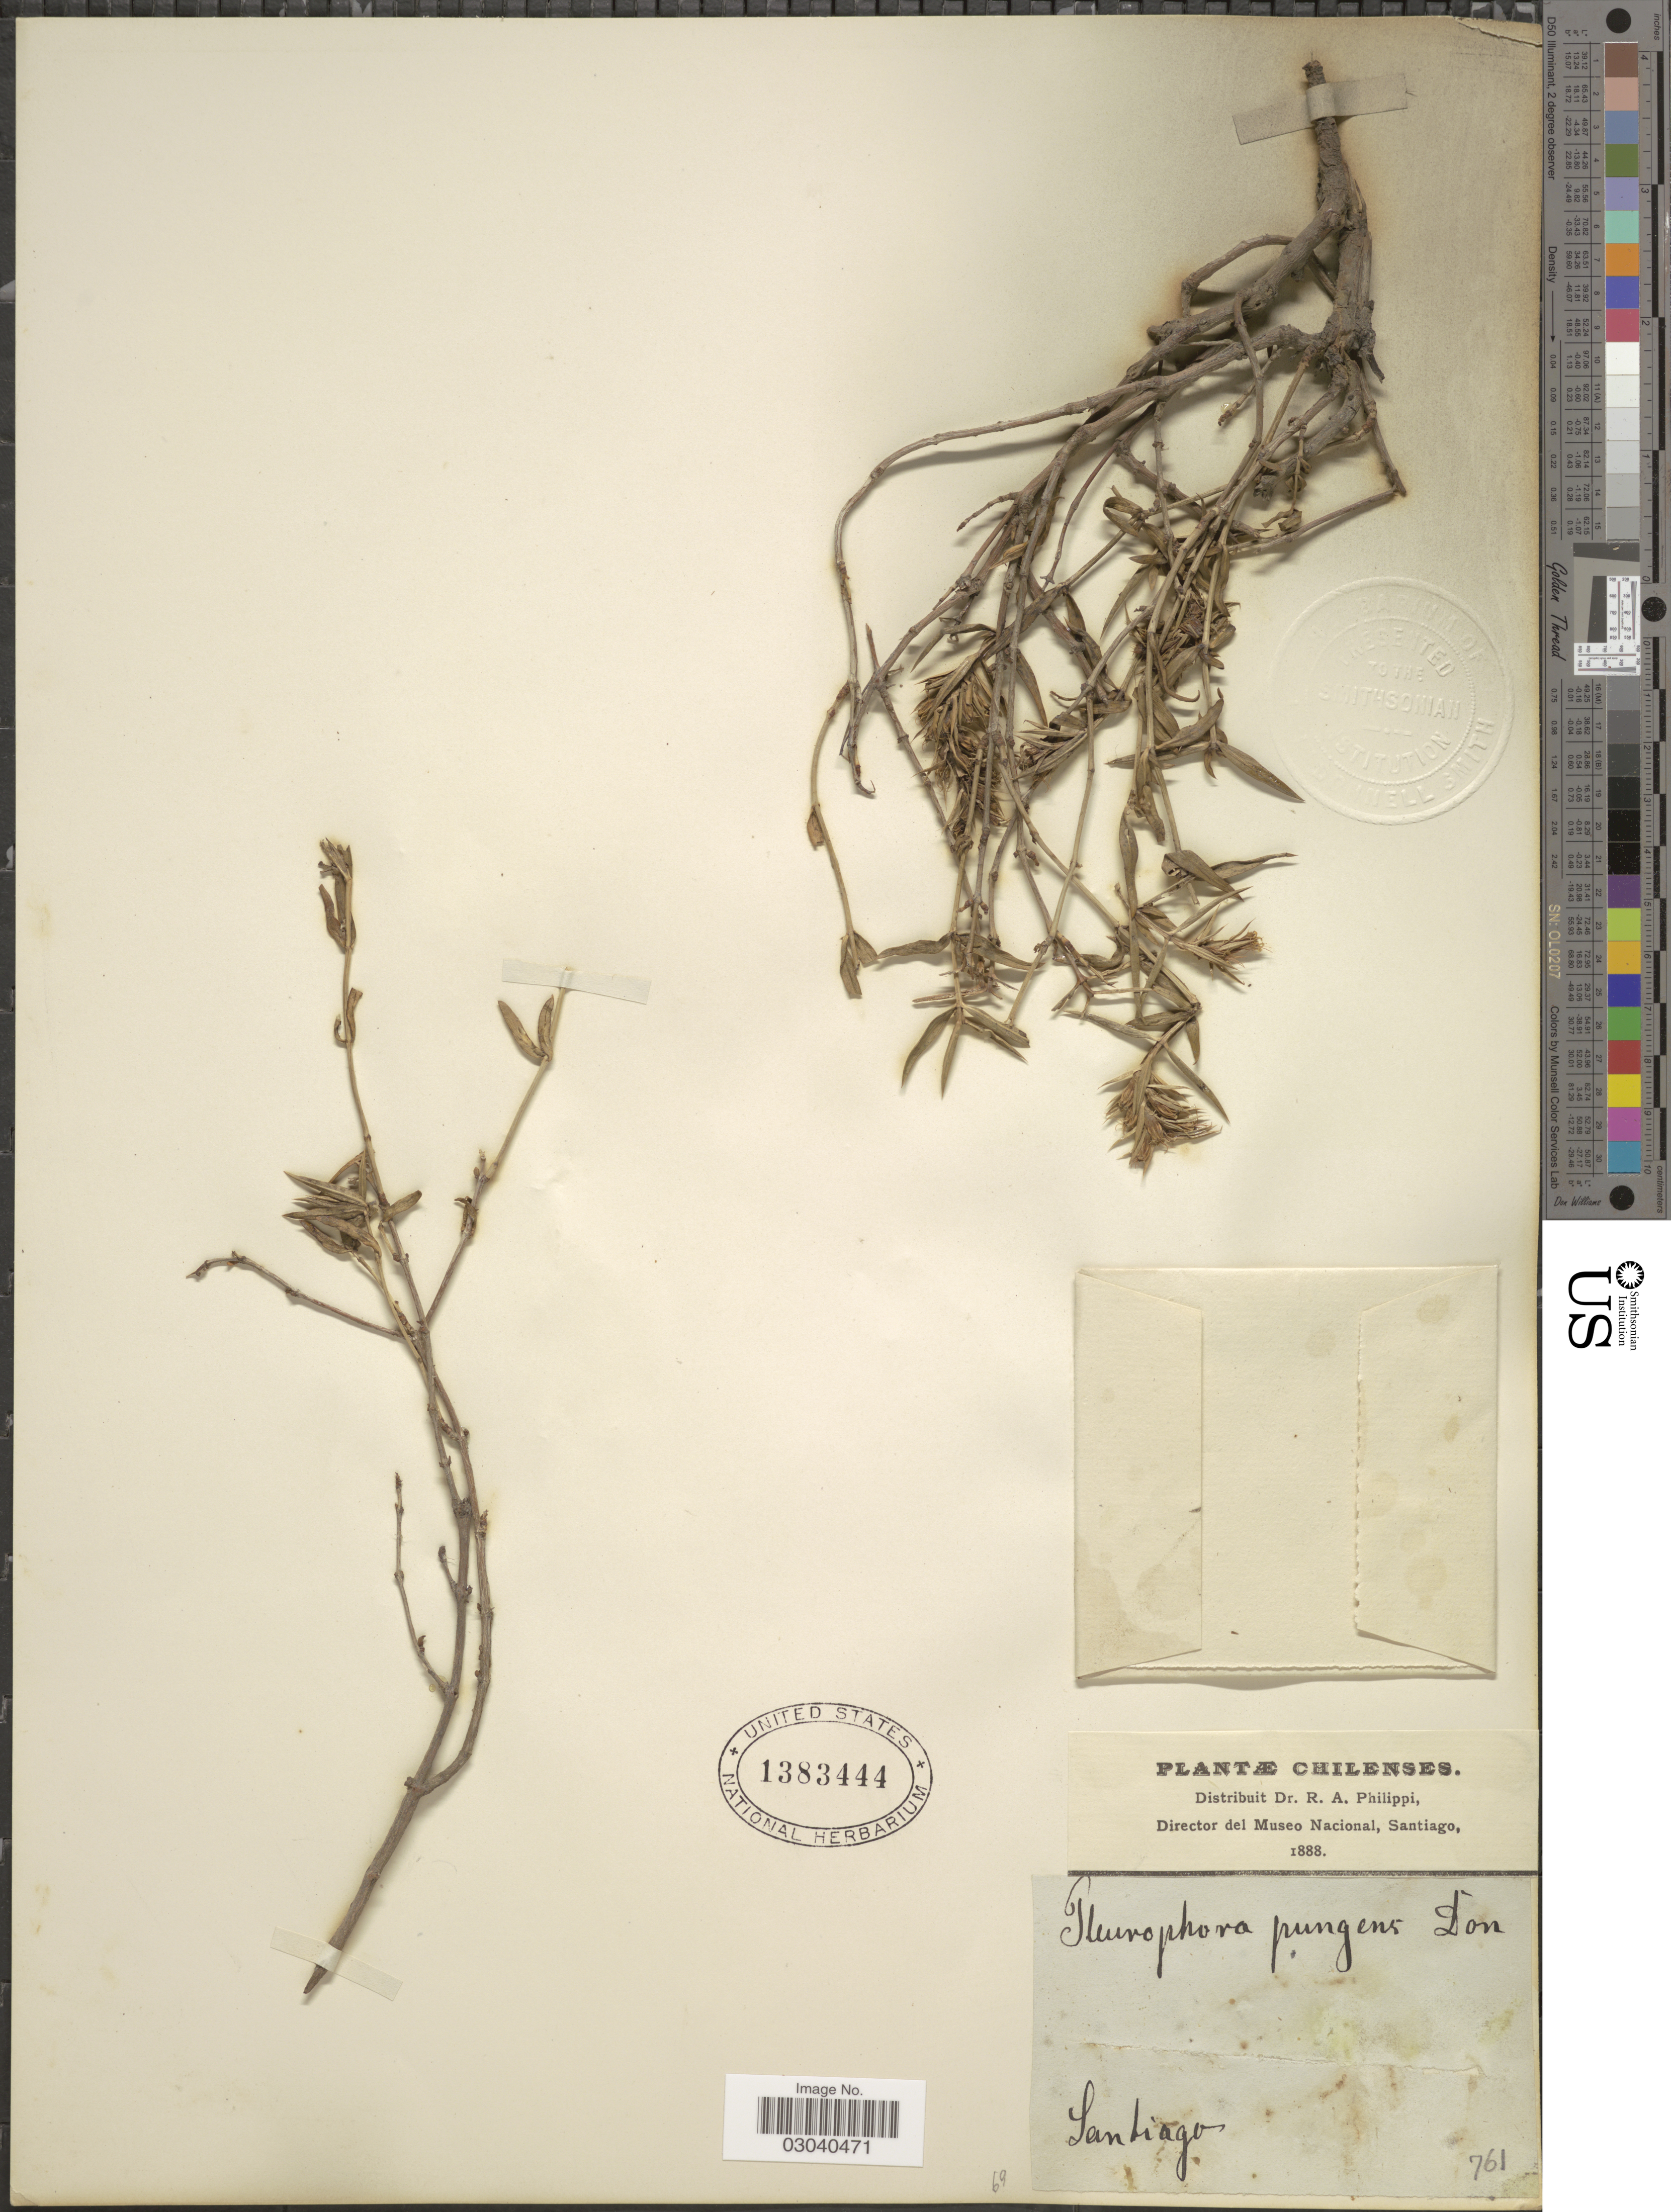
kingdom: Plantae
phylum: Tracheophyta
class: Magnoliopsida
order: Myrtales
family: Lythraceae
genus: Pleurophora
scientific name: Pleurophora pungens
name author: D. Don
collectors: R. A. Philippi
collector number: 761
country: Chile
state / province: Región Metropolitana (RM)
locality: Santiago.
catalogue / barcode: US 1383444